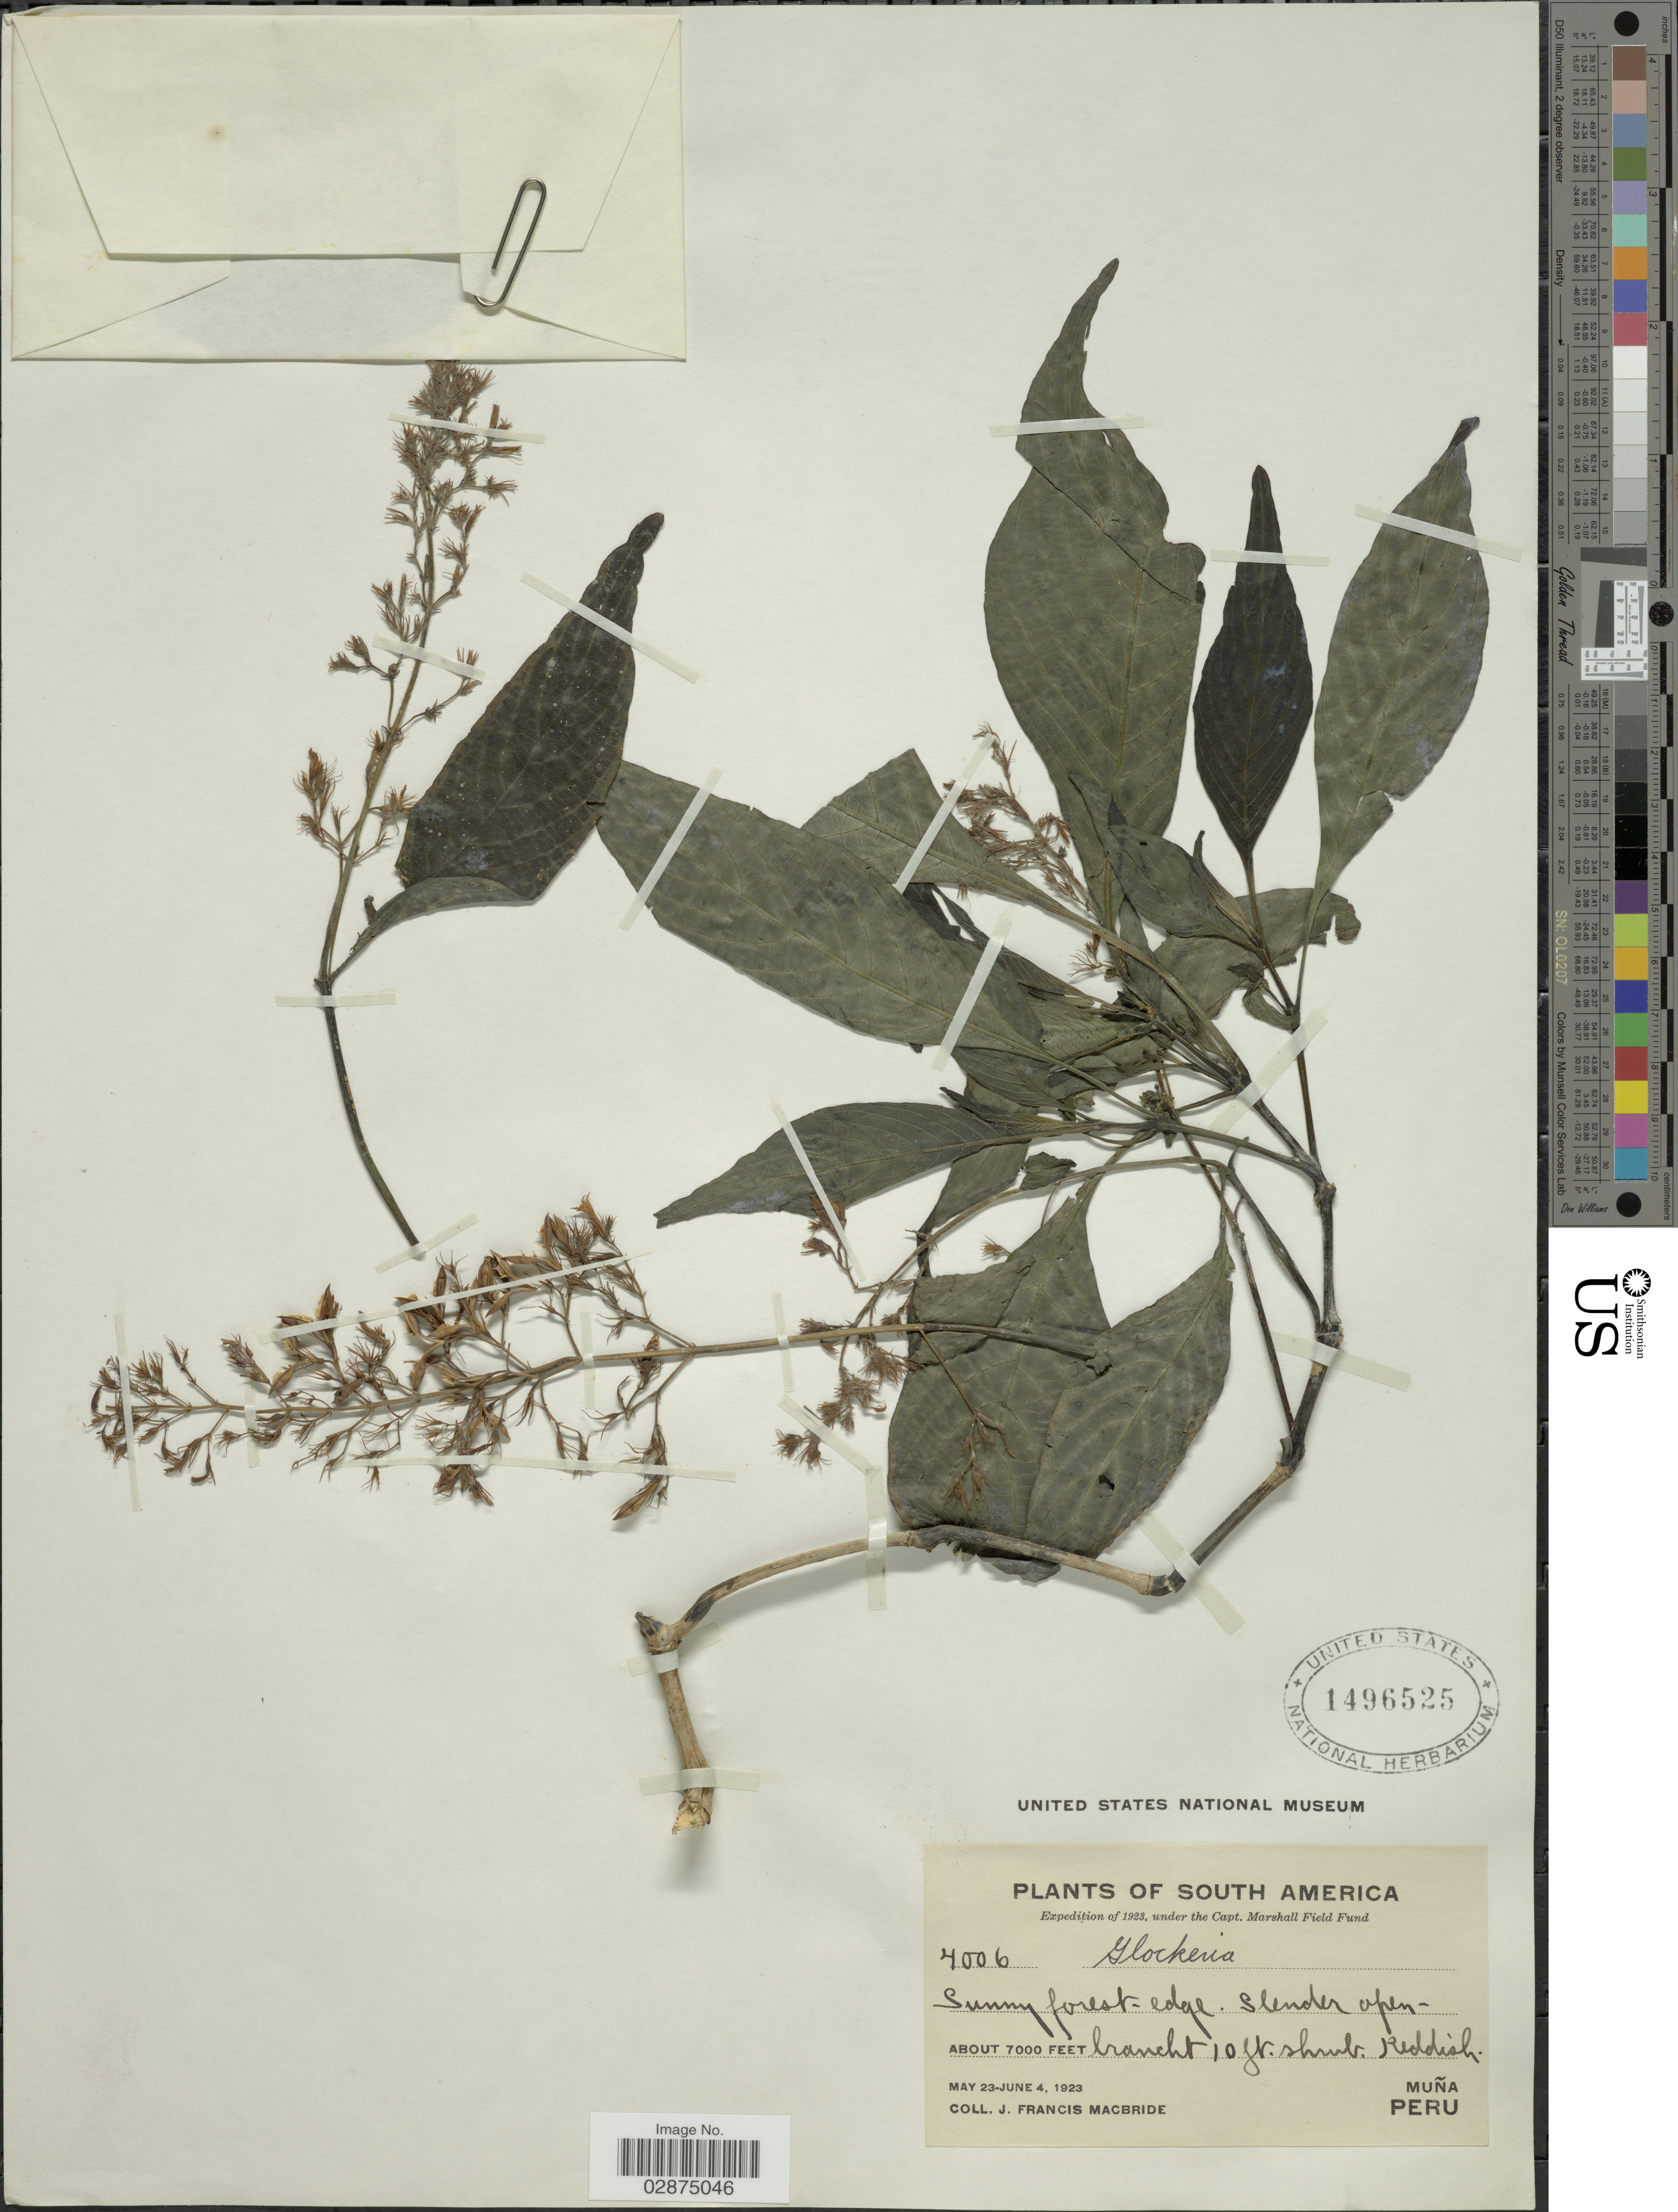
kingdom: Plantae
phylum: Tracheophyta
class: Magnoliopsida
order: Lamiales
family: Acanthaceae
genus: Habracanthus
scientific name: Habracanthus macrolobus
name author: Lindau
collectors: J. F. Macbride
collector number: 4006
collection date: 1923-05-23/1923-06-04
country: Peru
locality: Muña.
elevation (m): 2134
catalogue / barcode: US 1496525